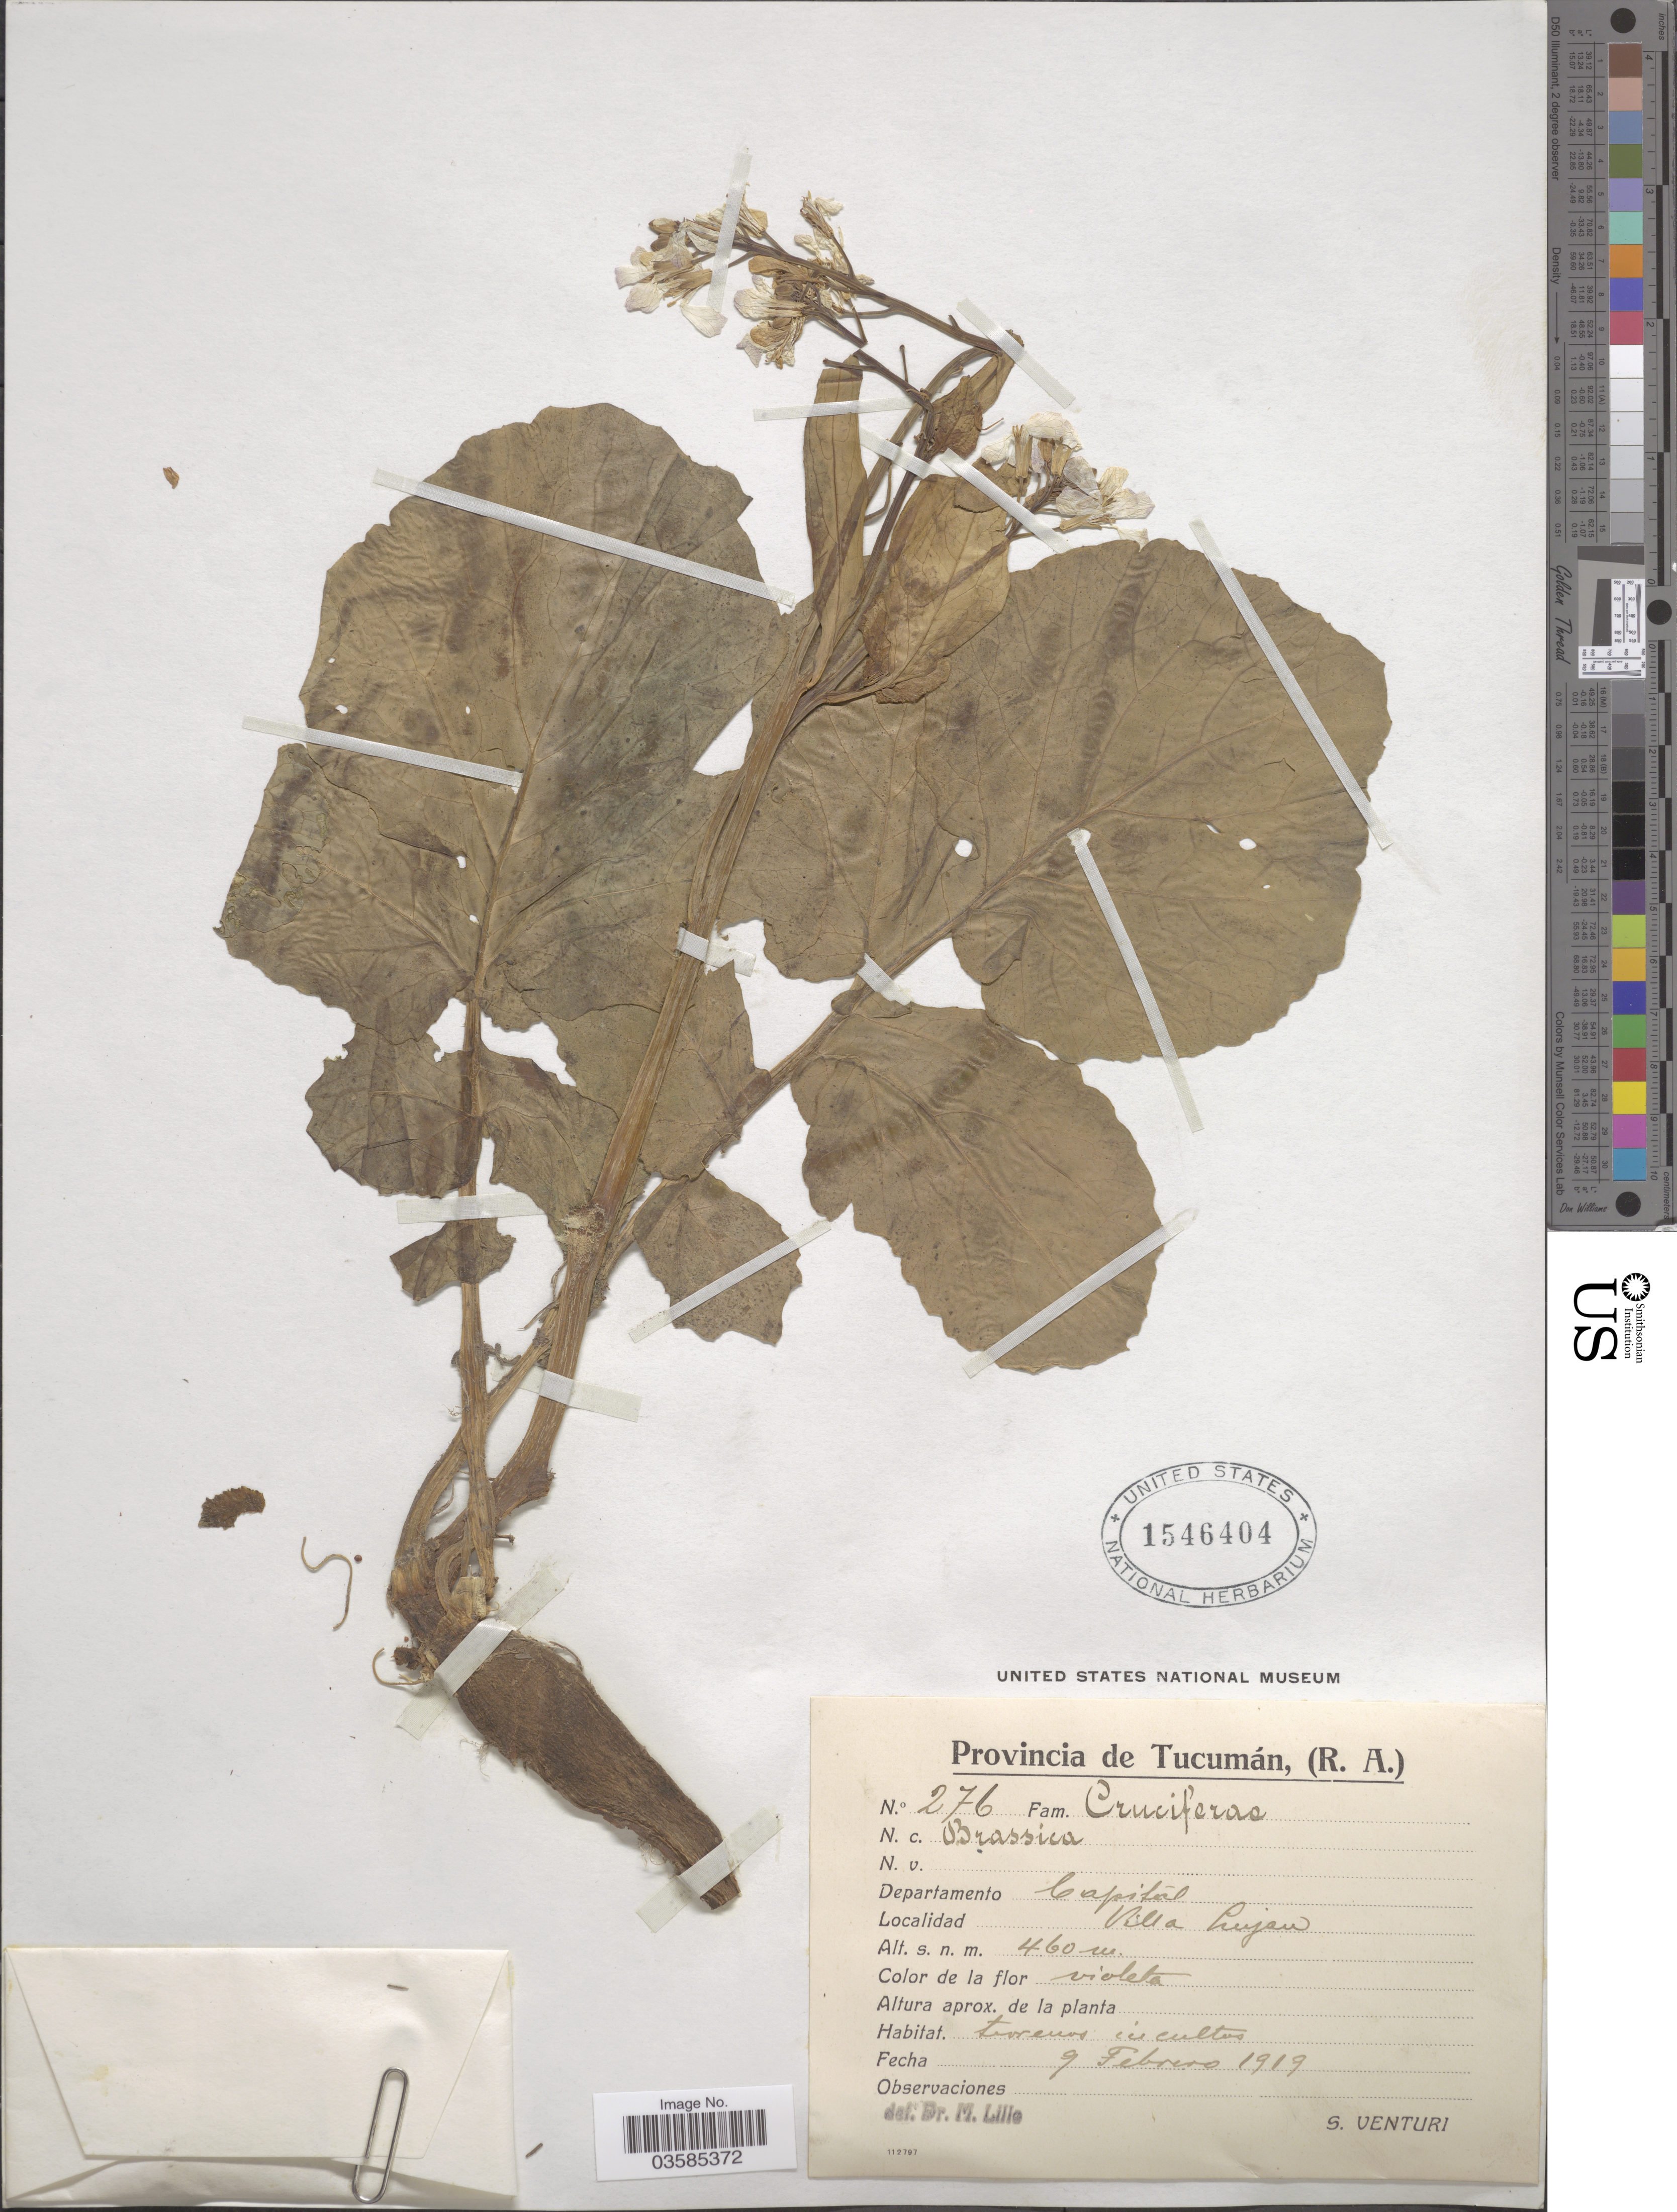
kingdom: Plantae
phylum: Tracheophyta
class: Magnoliopsida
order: Brassicales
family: Brassicaceae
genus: Brassica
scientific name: Brassica sp.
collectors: S. Venturi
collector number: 276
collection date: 1919-02-09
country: Argentina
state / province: Tucuman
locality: Departamento Capitál. Villa Lujan.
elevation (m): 460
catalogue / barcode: US 1546404